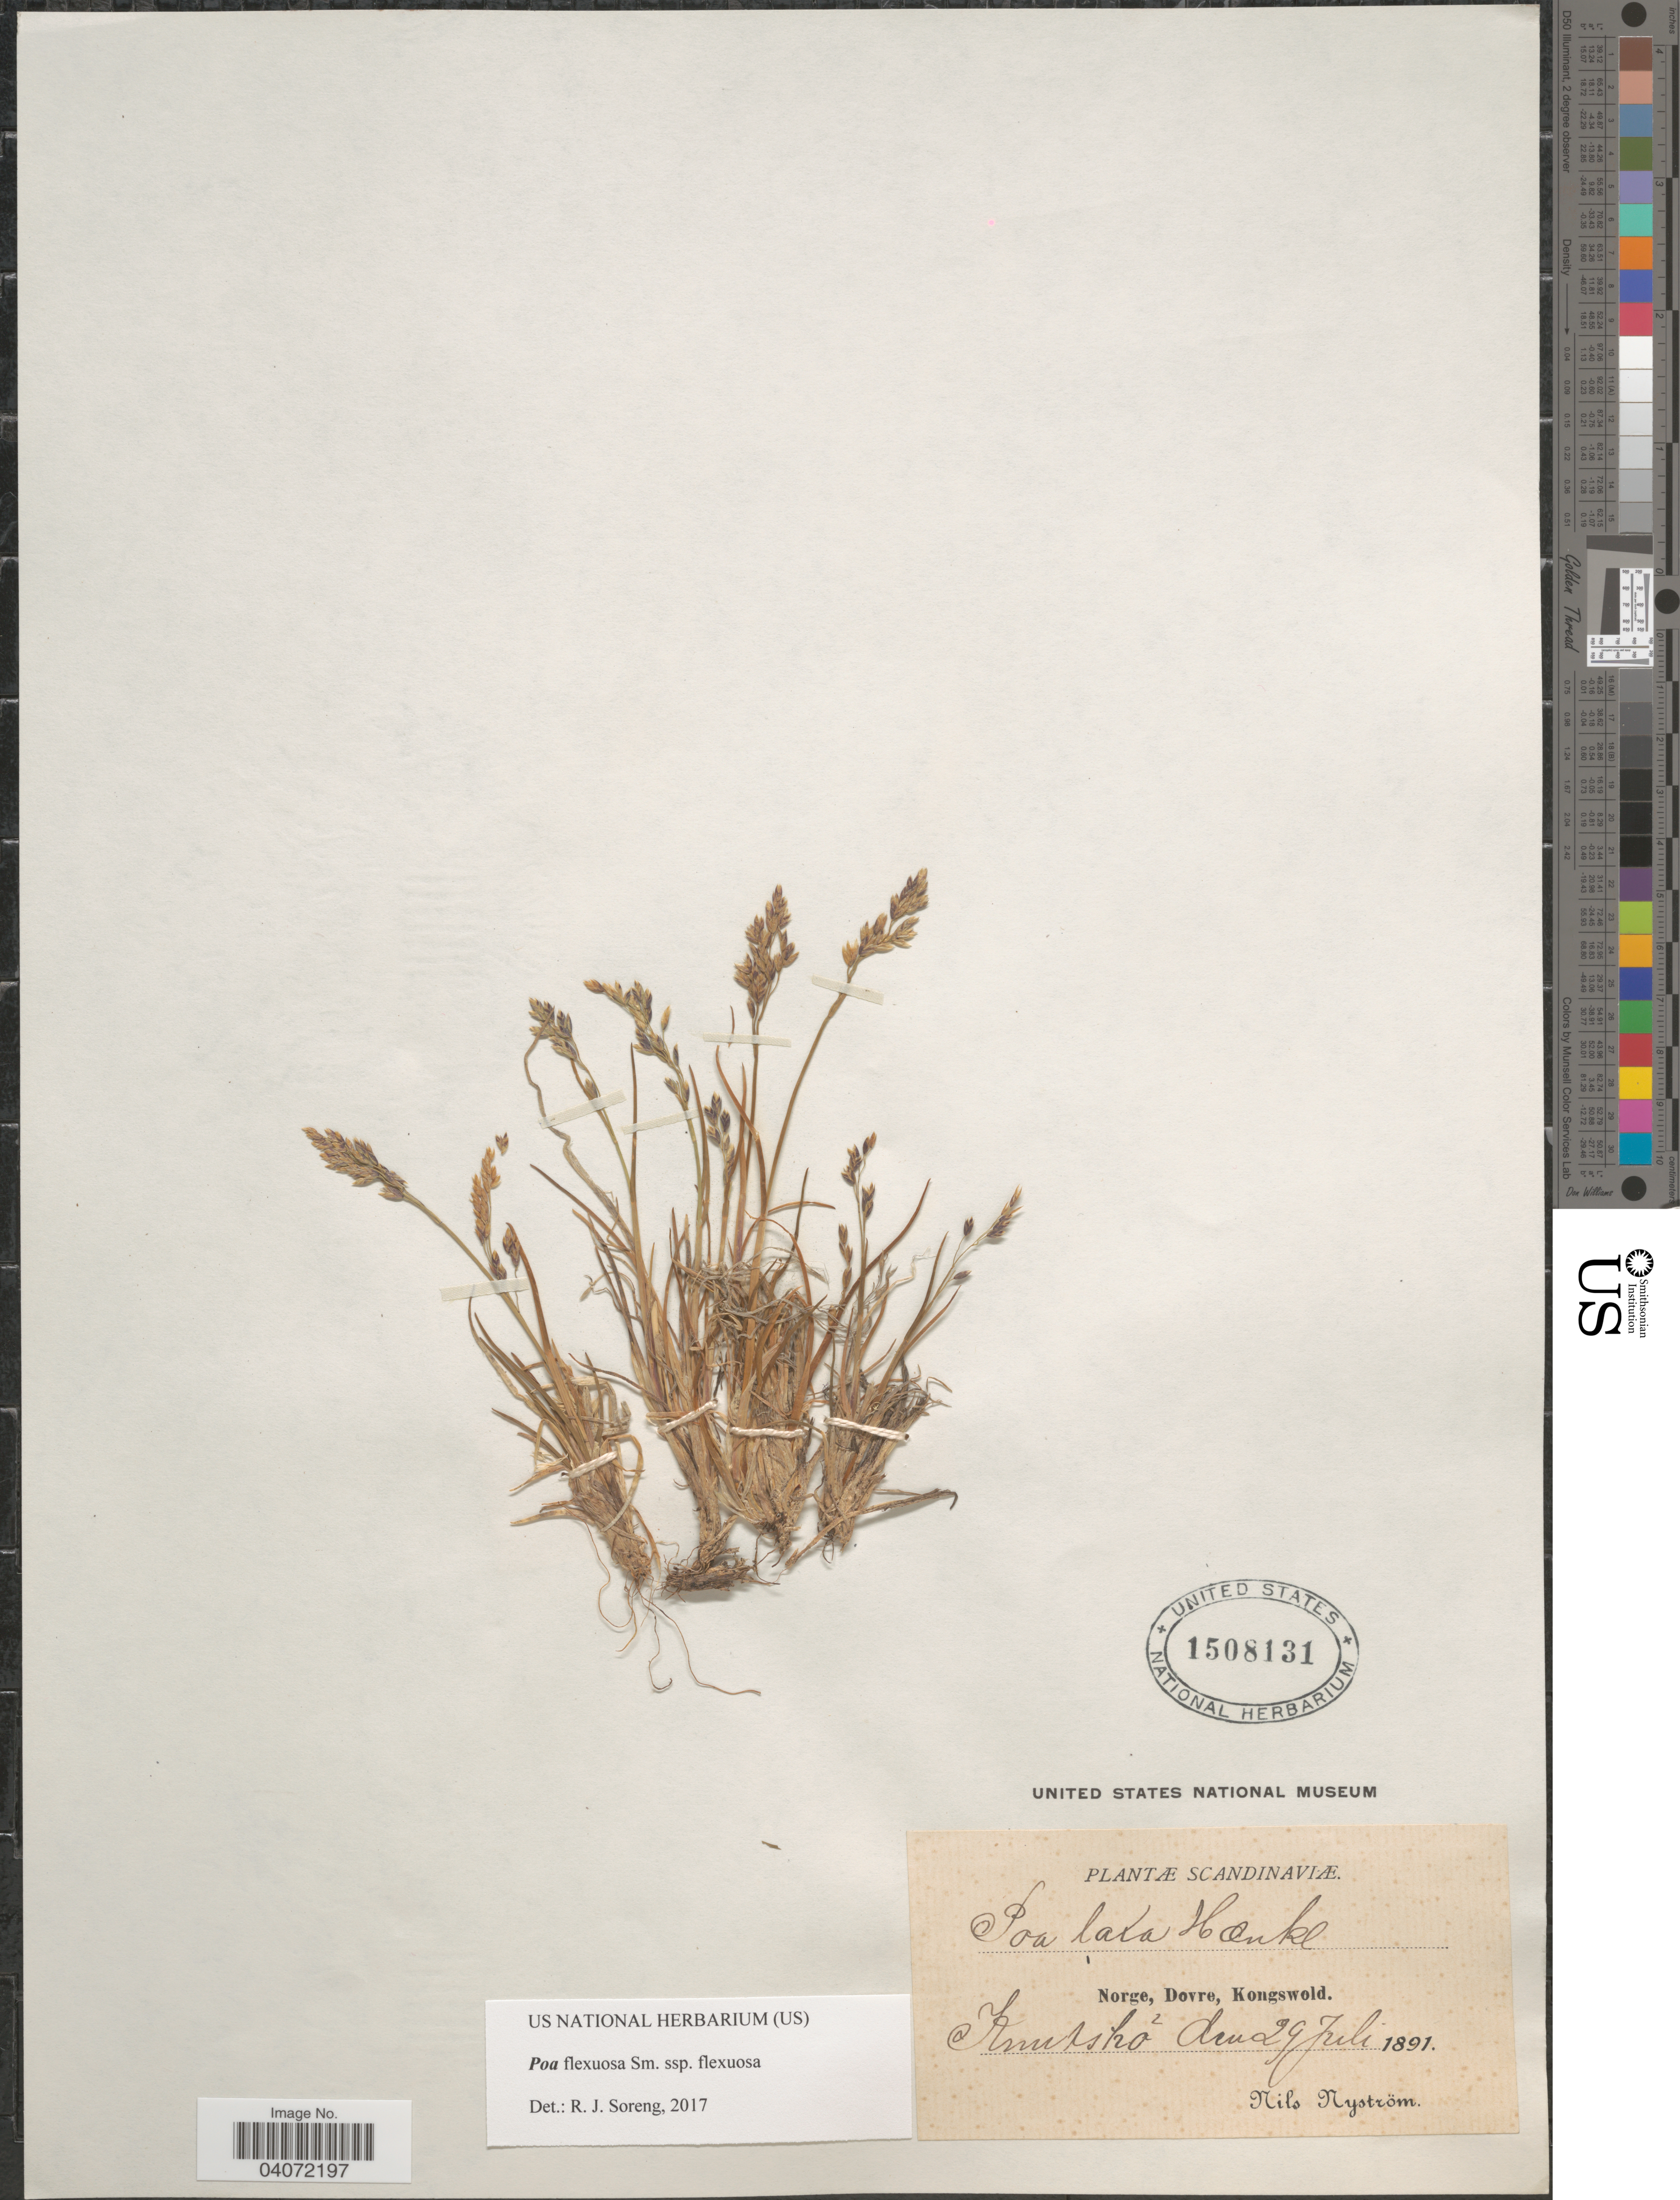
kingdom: Plantae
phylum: Tracheophyta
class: Liliopsida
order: Poales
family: Poaceae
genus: Poa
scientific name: Poa flexuosa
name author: Muhl.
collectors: N. Nyström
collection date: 1891-07-29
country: Norway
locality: Scandinaviæ. Norge, Dovre, Kongsvold. Knutshö.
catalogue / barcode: US 1508131